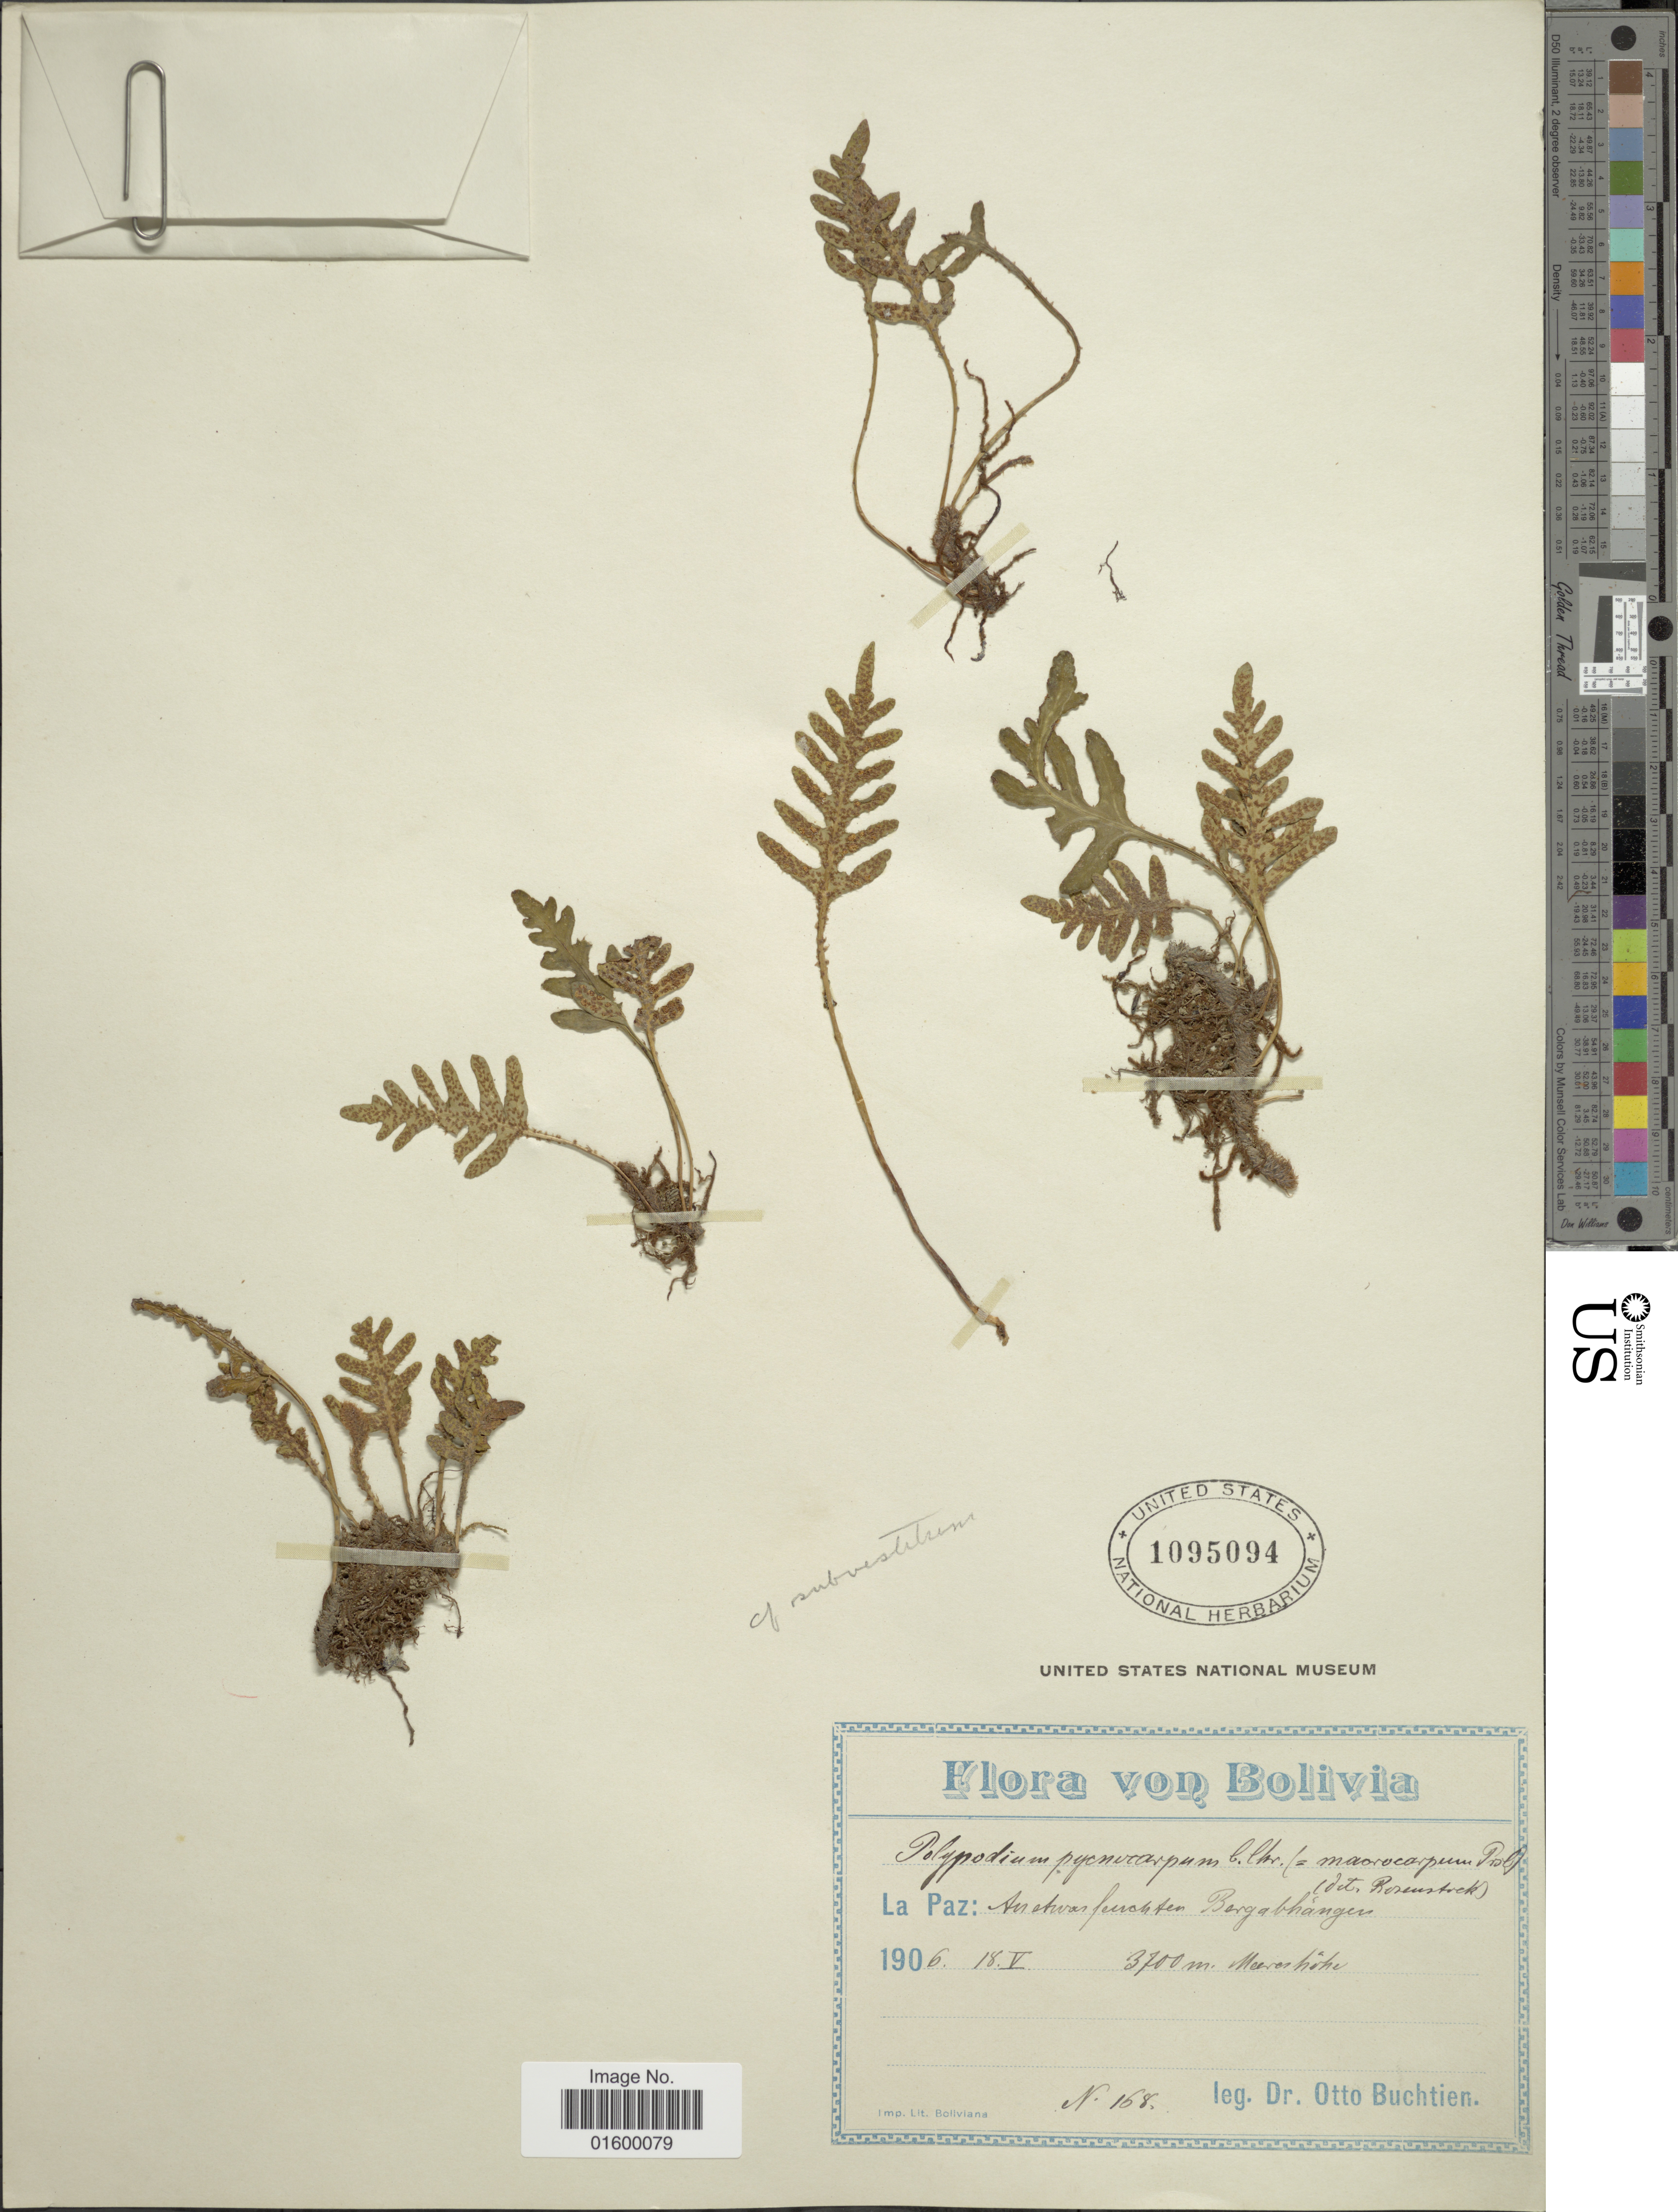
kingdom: Plantae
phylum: Tracheophyta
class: Polypodiopsida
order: Polypodiales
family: Polypodiaceae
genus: Pleopeltis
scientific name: Pleopeltis subvestita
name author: (Maxon) A.R. Sm.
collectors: O. Buchtien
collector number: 168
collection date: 1906-05-18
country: Bolivia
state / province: La Paz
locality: La Paz, Bergabhangen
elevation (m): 3700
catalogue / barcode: US 1095094